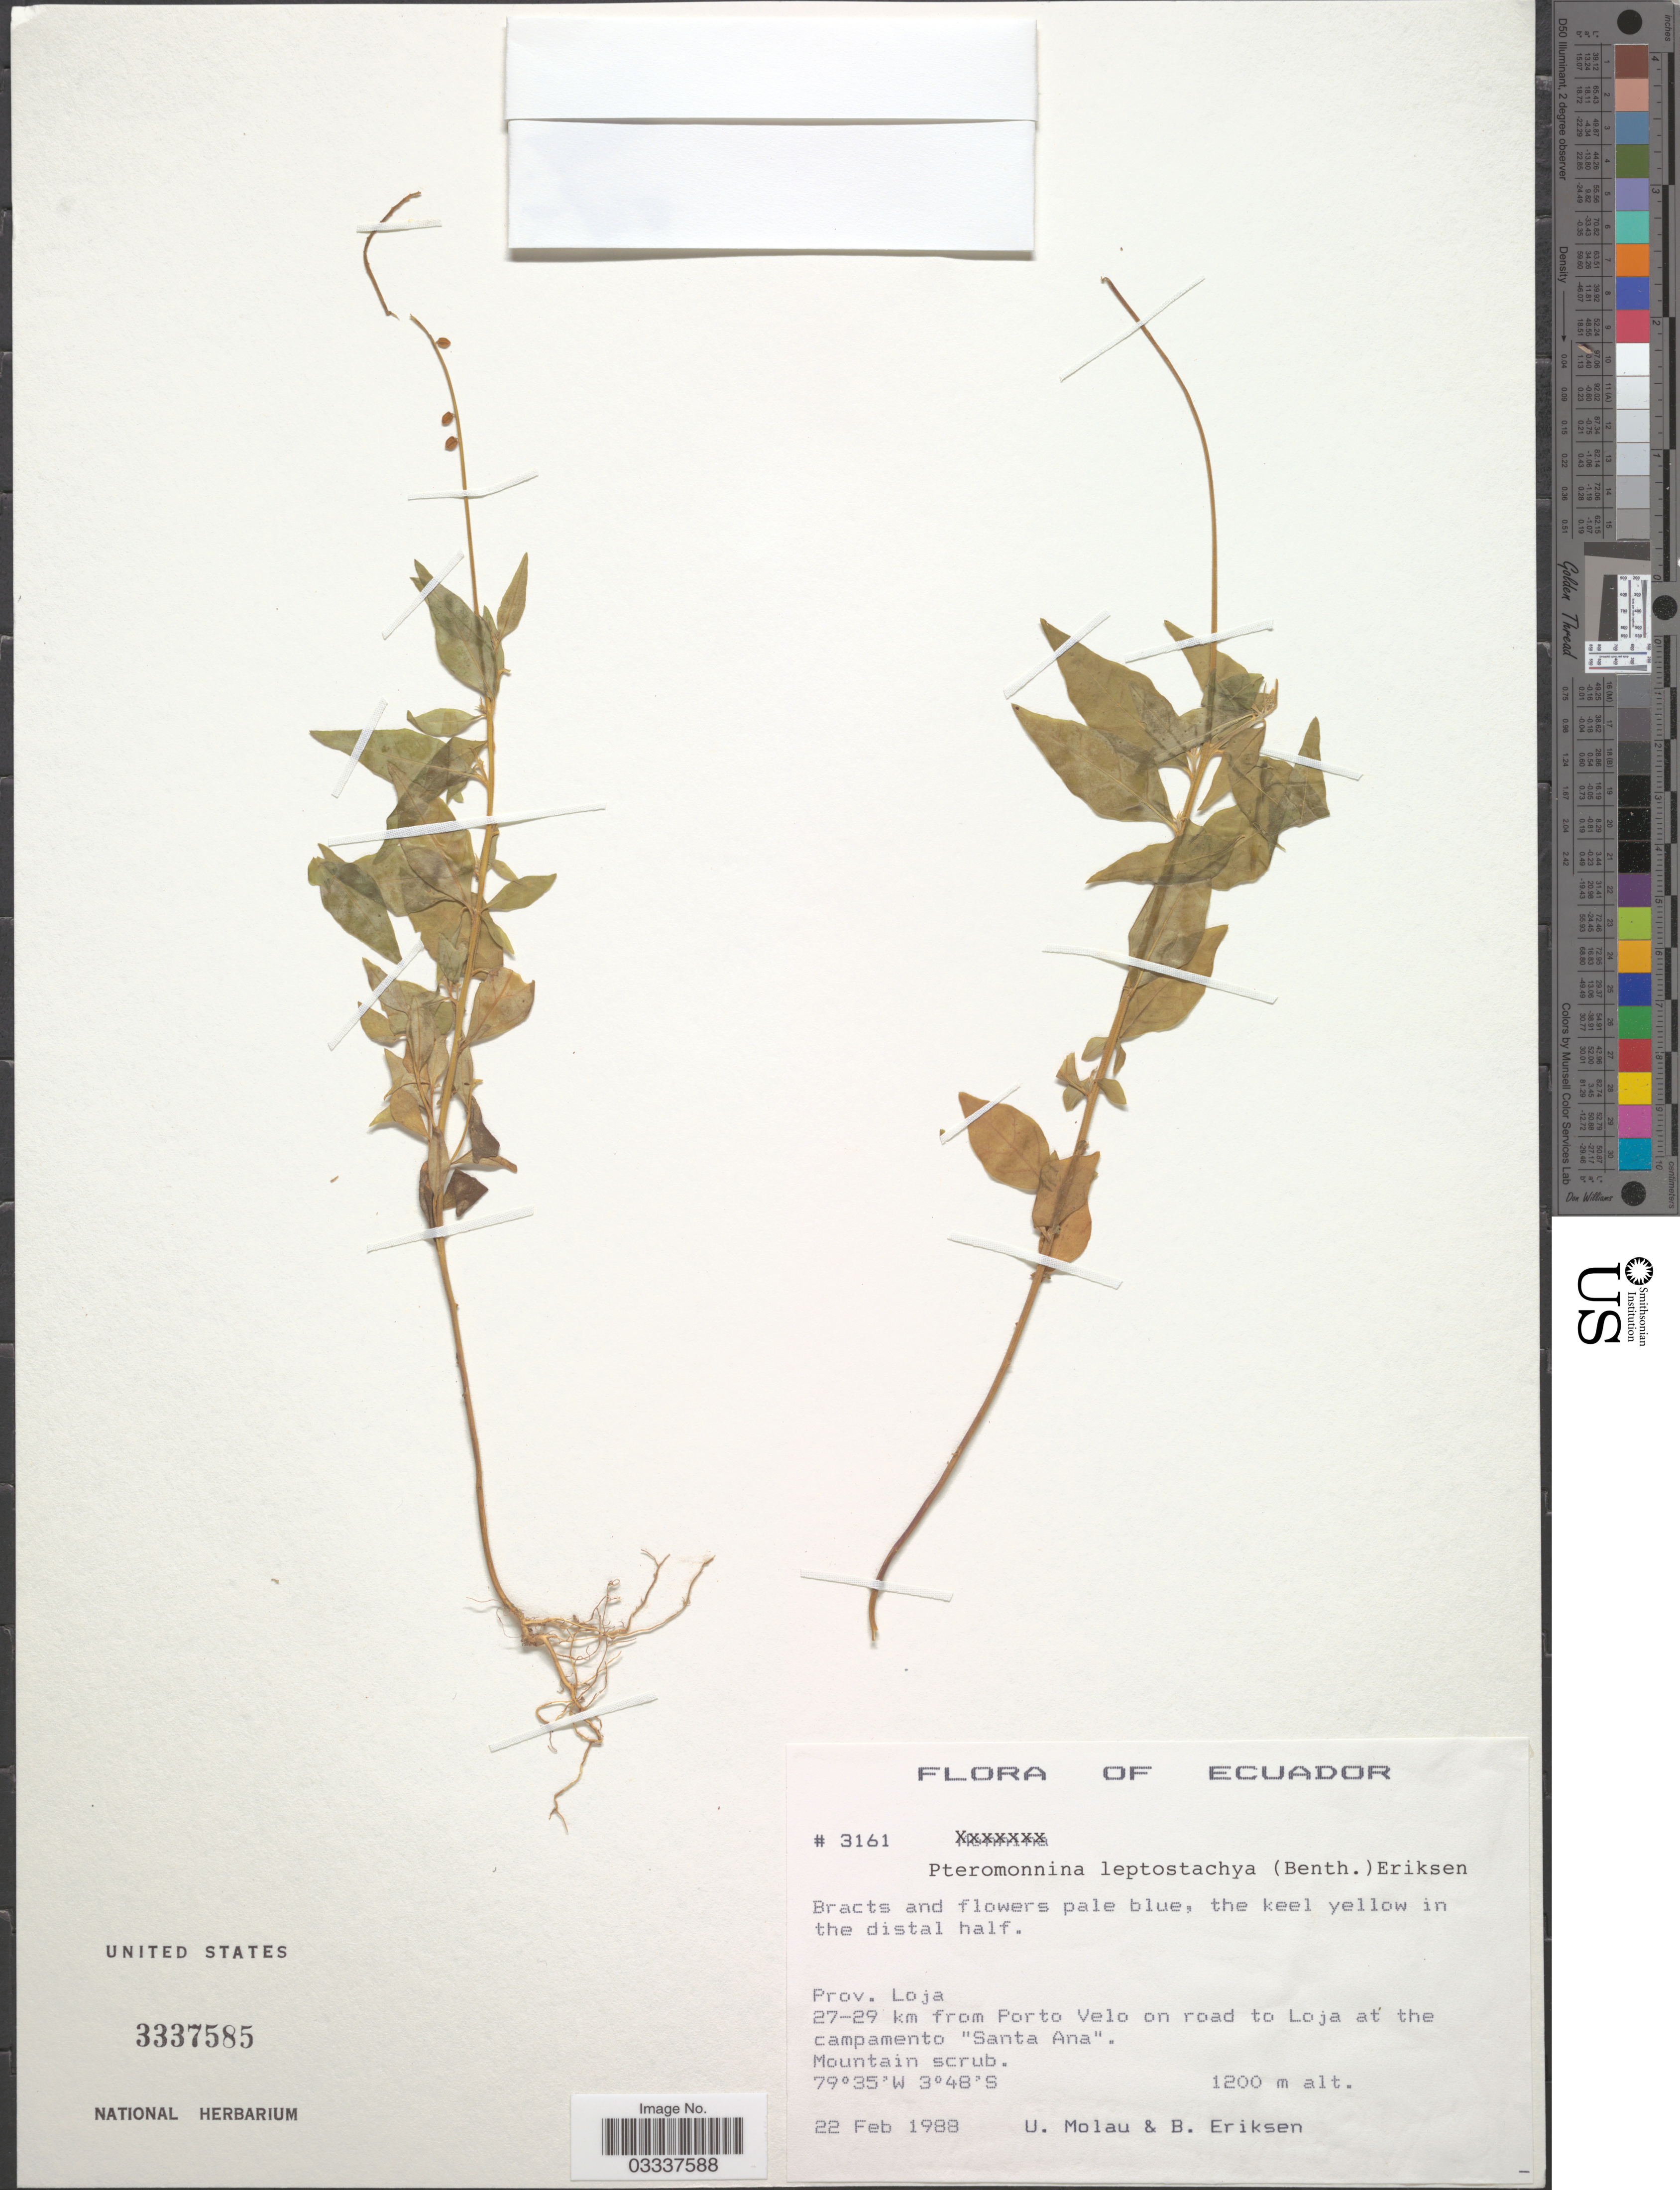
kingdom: Plantae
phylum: Tracheophyta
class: Magnoliopsida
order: Fabales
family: Polygalaceae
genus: Monnina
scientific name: Monnina leptostachya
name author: Benth.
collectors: U. Molau & B. Eriksen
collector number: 3161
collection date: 1988-02-22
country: Ecuador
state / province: Loja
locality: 27-29 km from Porto Velo on road to Loja at the campamento "Santa Ana".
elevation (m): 1200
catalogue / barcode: US 3337585